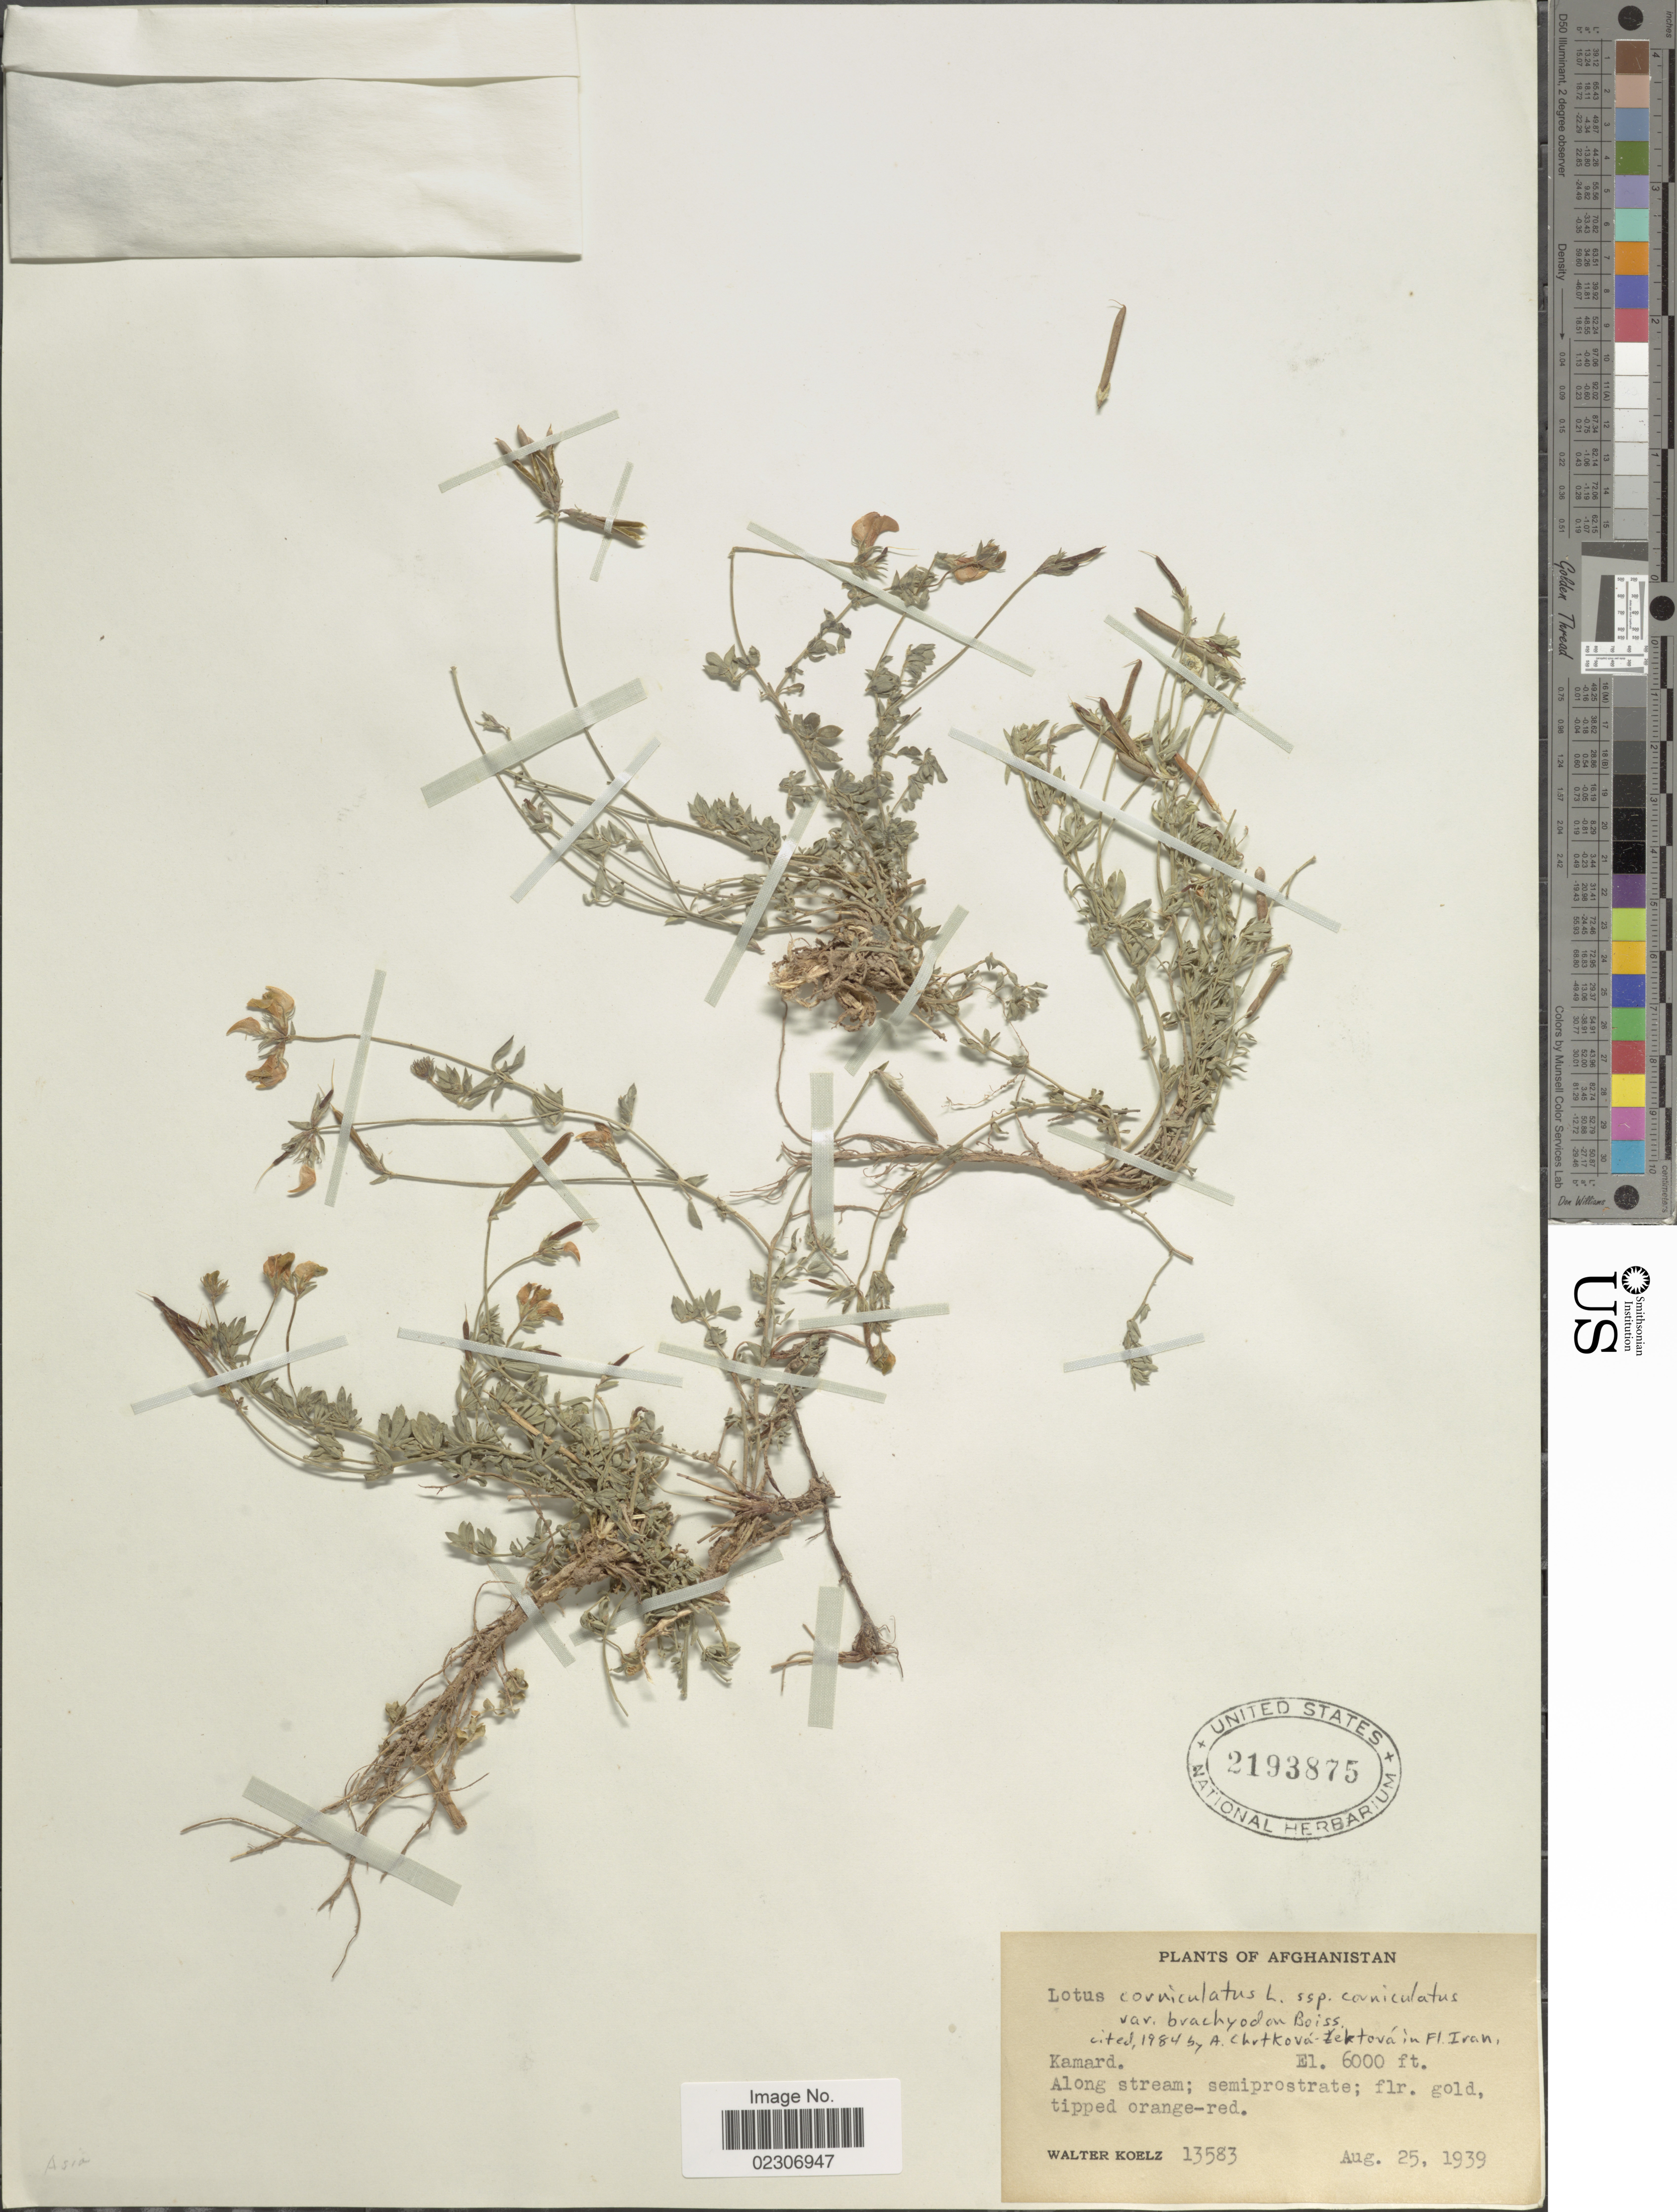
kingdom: Plantae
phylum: Tracheophyta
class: Magnoliopsida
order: Fabales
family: Fabaceae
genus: Lotus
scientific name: Lotus corniculatus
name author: L.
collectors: W. N. Koelz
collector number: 13583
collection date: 1939-08-25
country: Afghanistan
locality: Kamard, Along stream; semiprostrate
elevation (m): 1829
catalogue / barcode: US 2193875